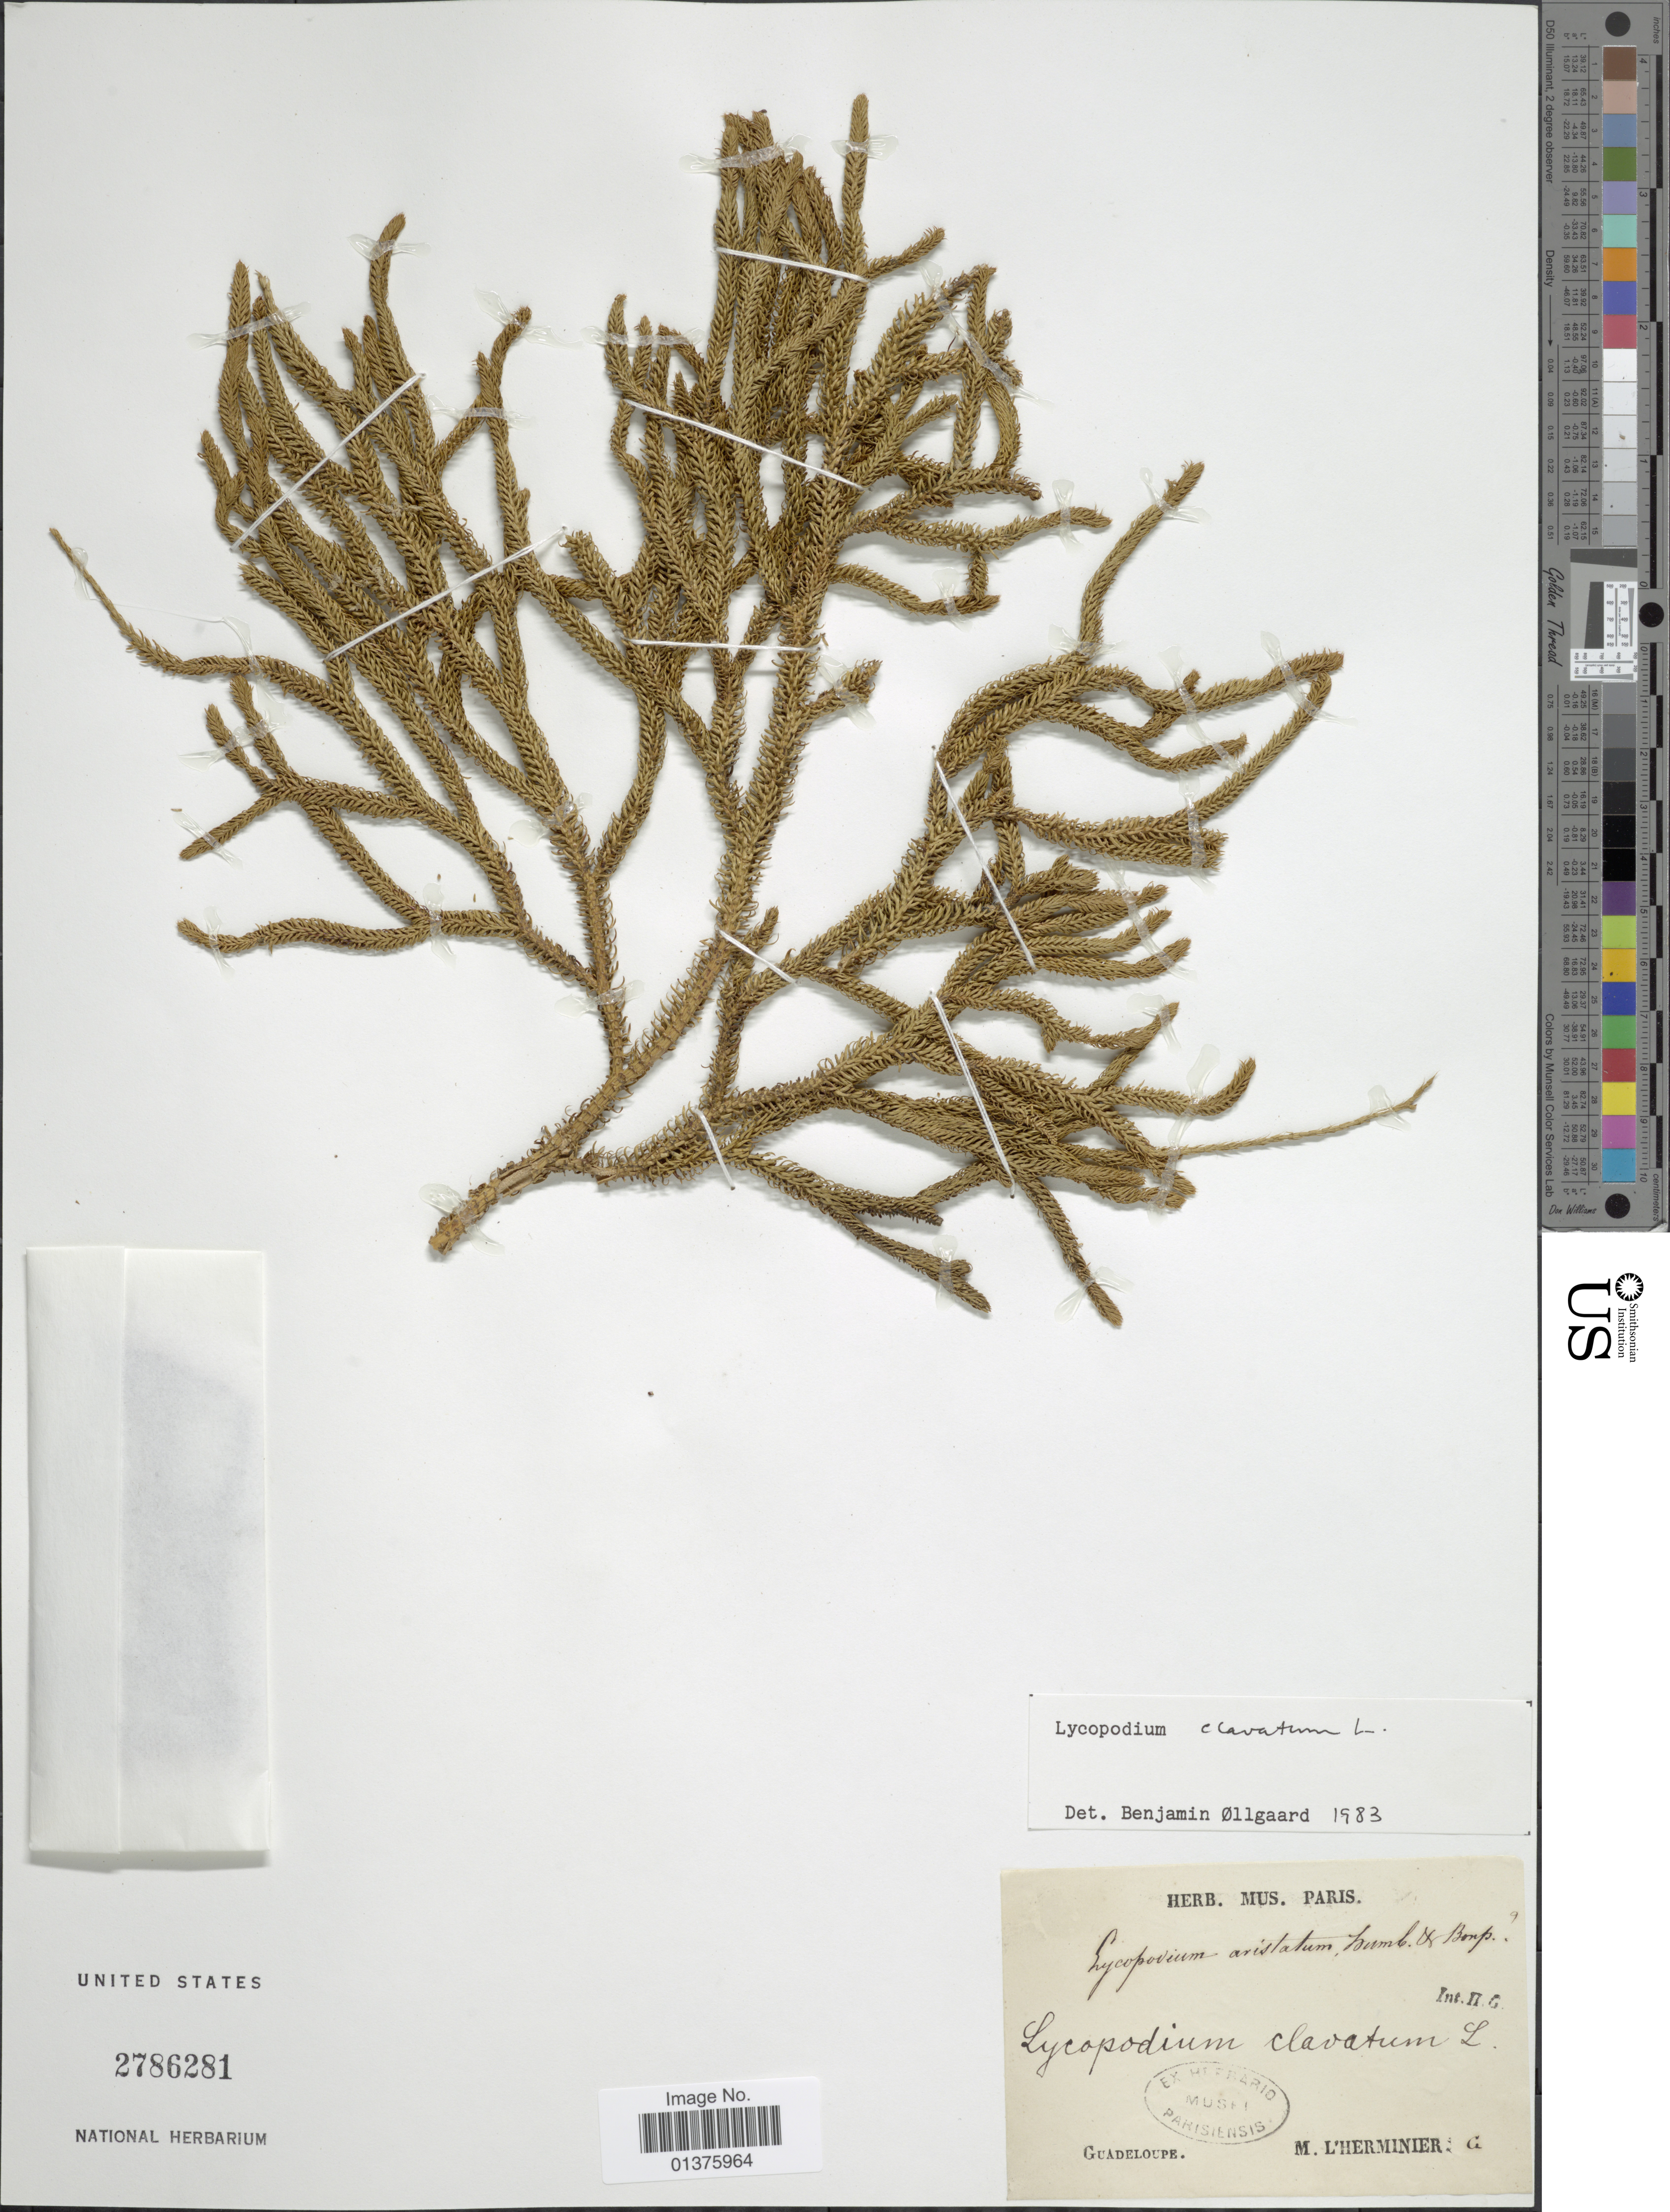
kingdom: Plantae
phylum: Tracheophyta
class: Lycopodiopsida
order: Lycopodiales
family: Lycopodiaceae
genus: Lycopodium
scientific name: Lycopodium clavatum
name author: L.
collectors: F. L'Herminier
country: Guadeloupe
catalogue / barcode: US 2786281